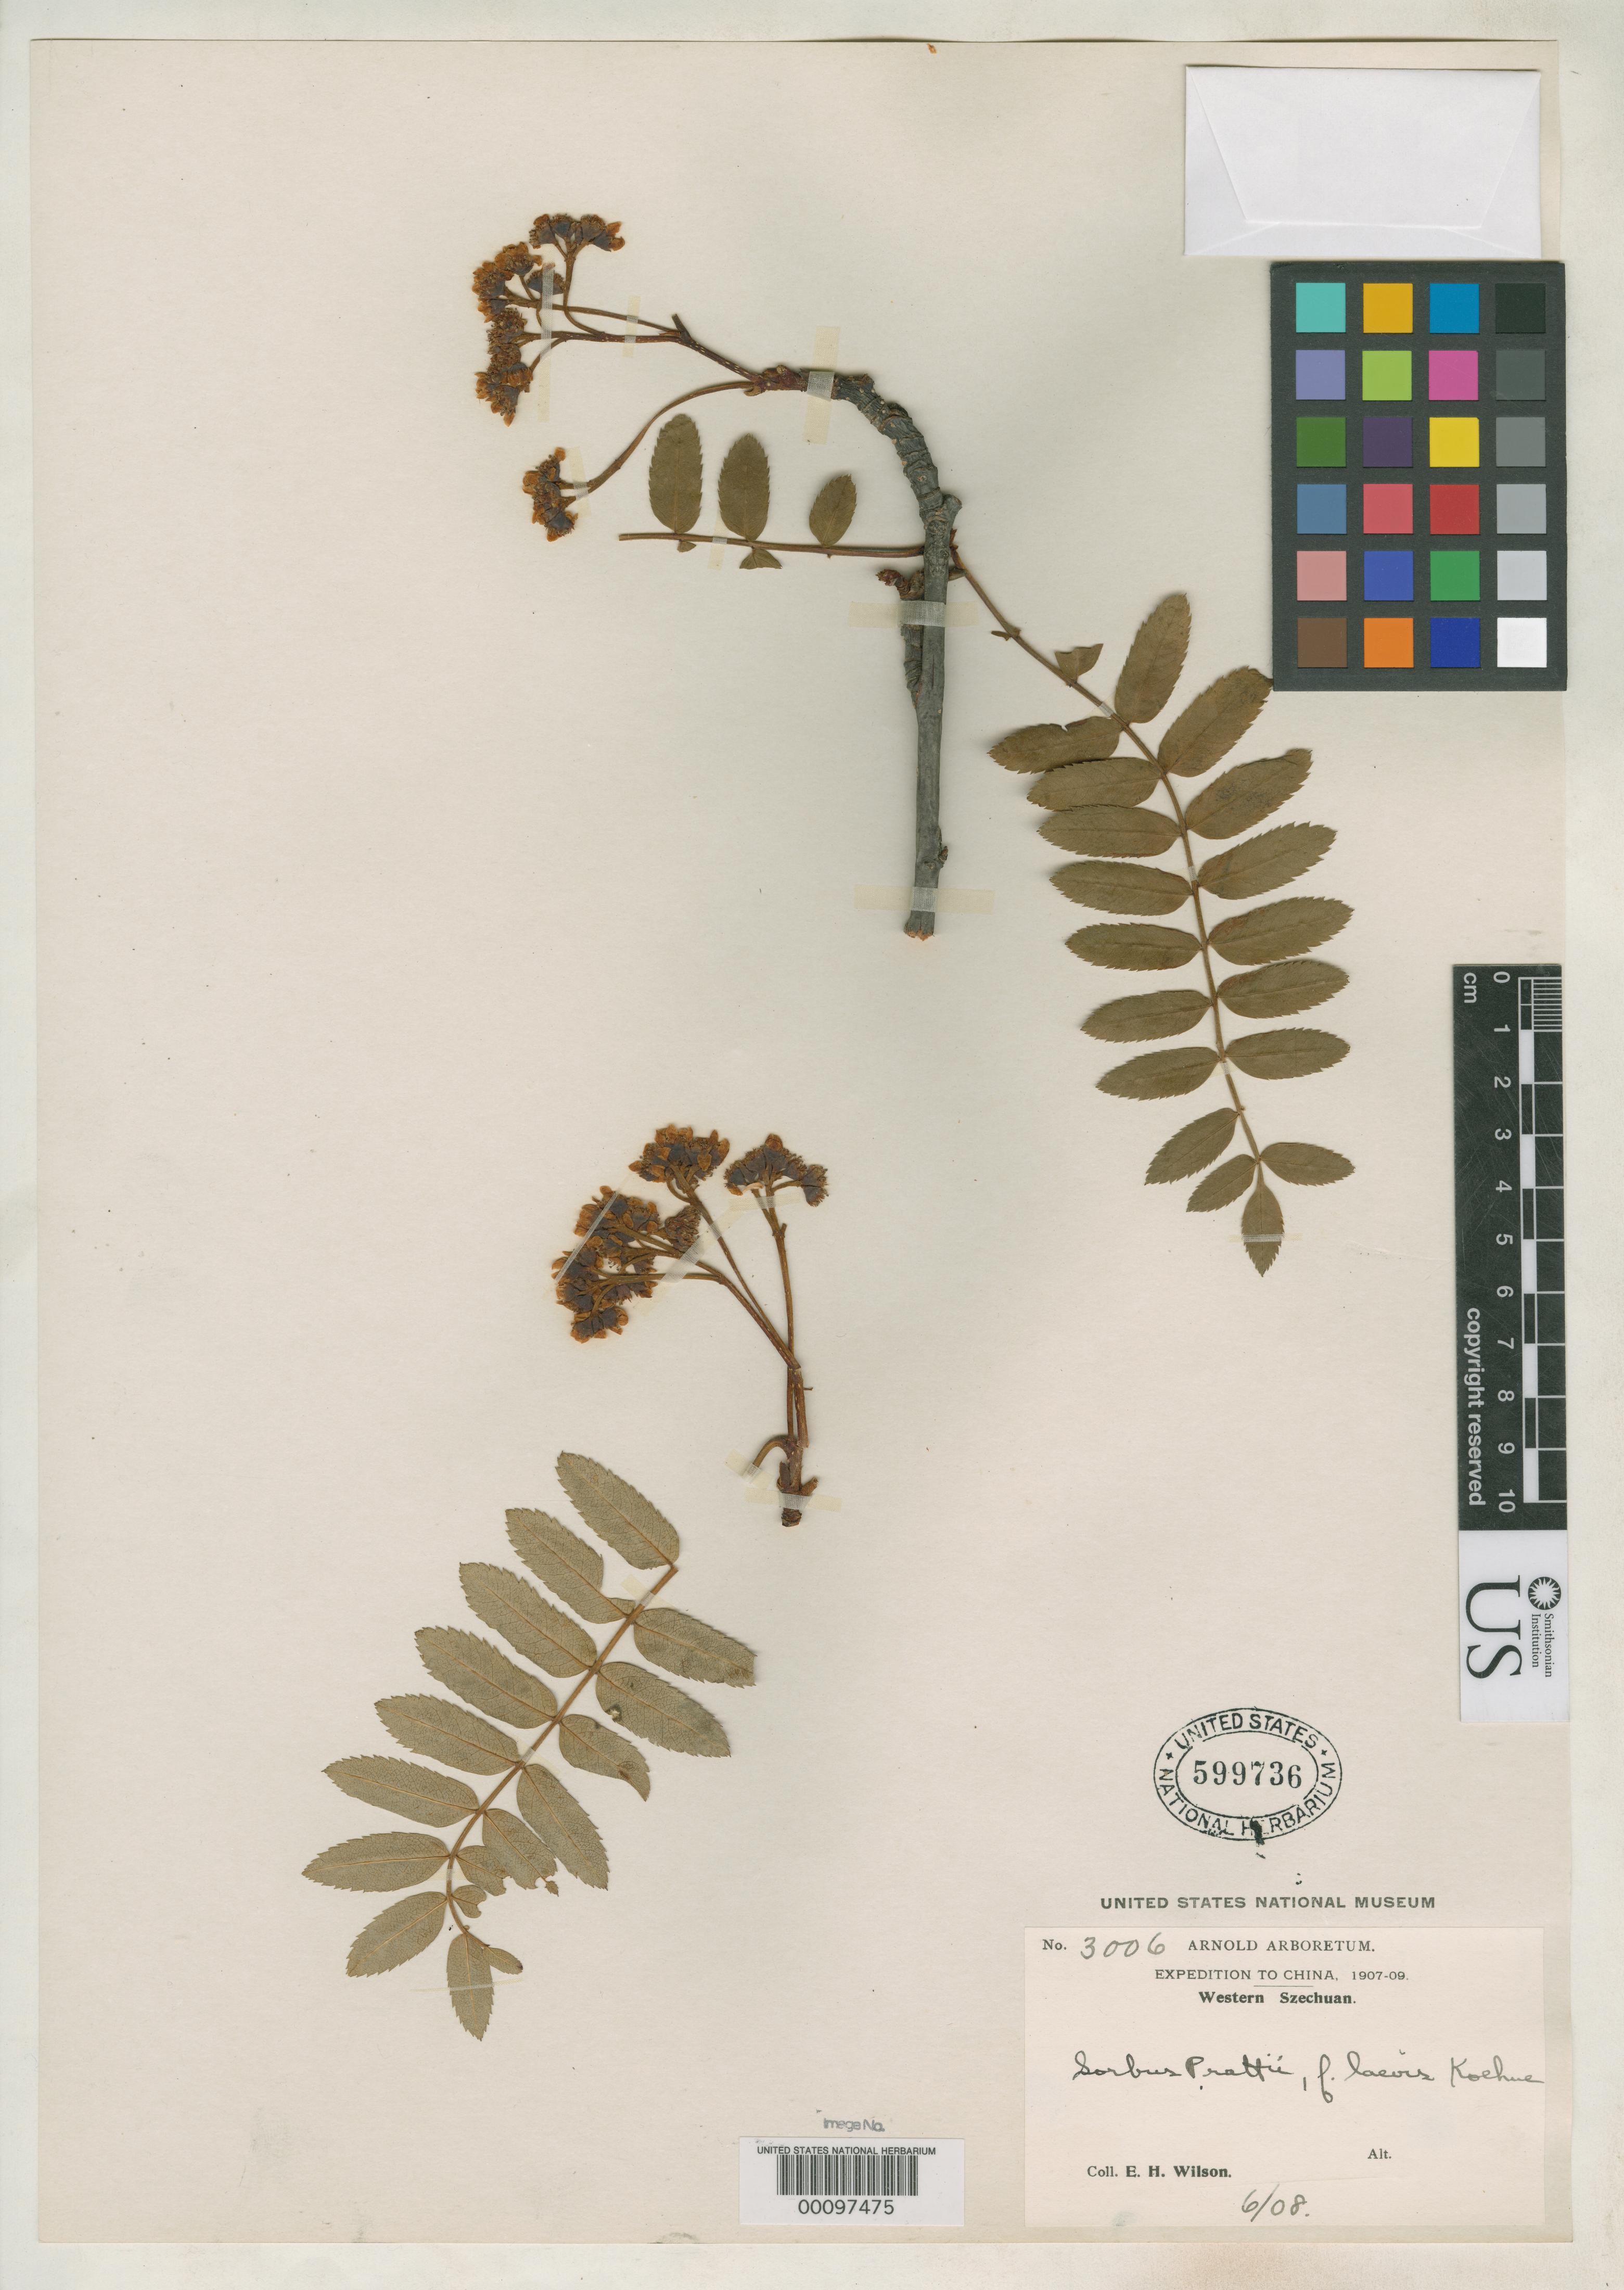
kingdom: Plantae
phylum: Tracheophyta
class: Magnoliopsida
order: Rosales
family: Rosaceae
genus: Sorbus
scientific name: Sorbus prattii f. laevis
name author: Koehne in Sarg.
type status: Isotype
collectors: E. H. Wilson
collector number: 3006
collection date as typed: Jun 1908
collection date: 1908-06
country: China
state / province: Sichuan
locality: West of Tachien-lu.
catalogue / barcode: US 599736